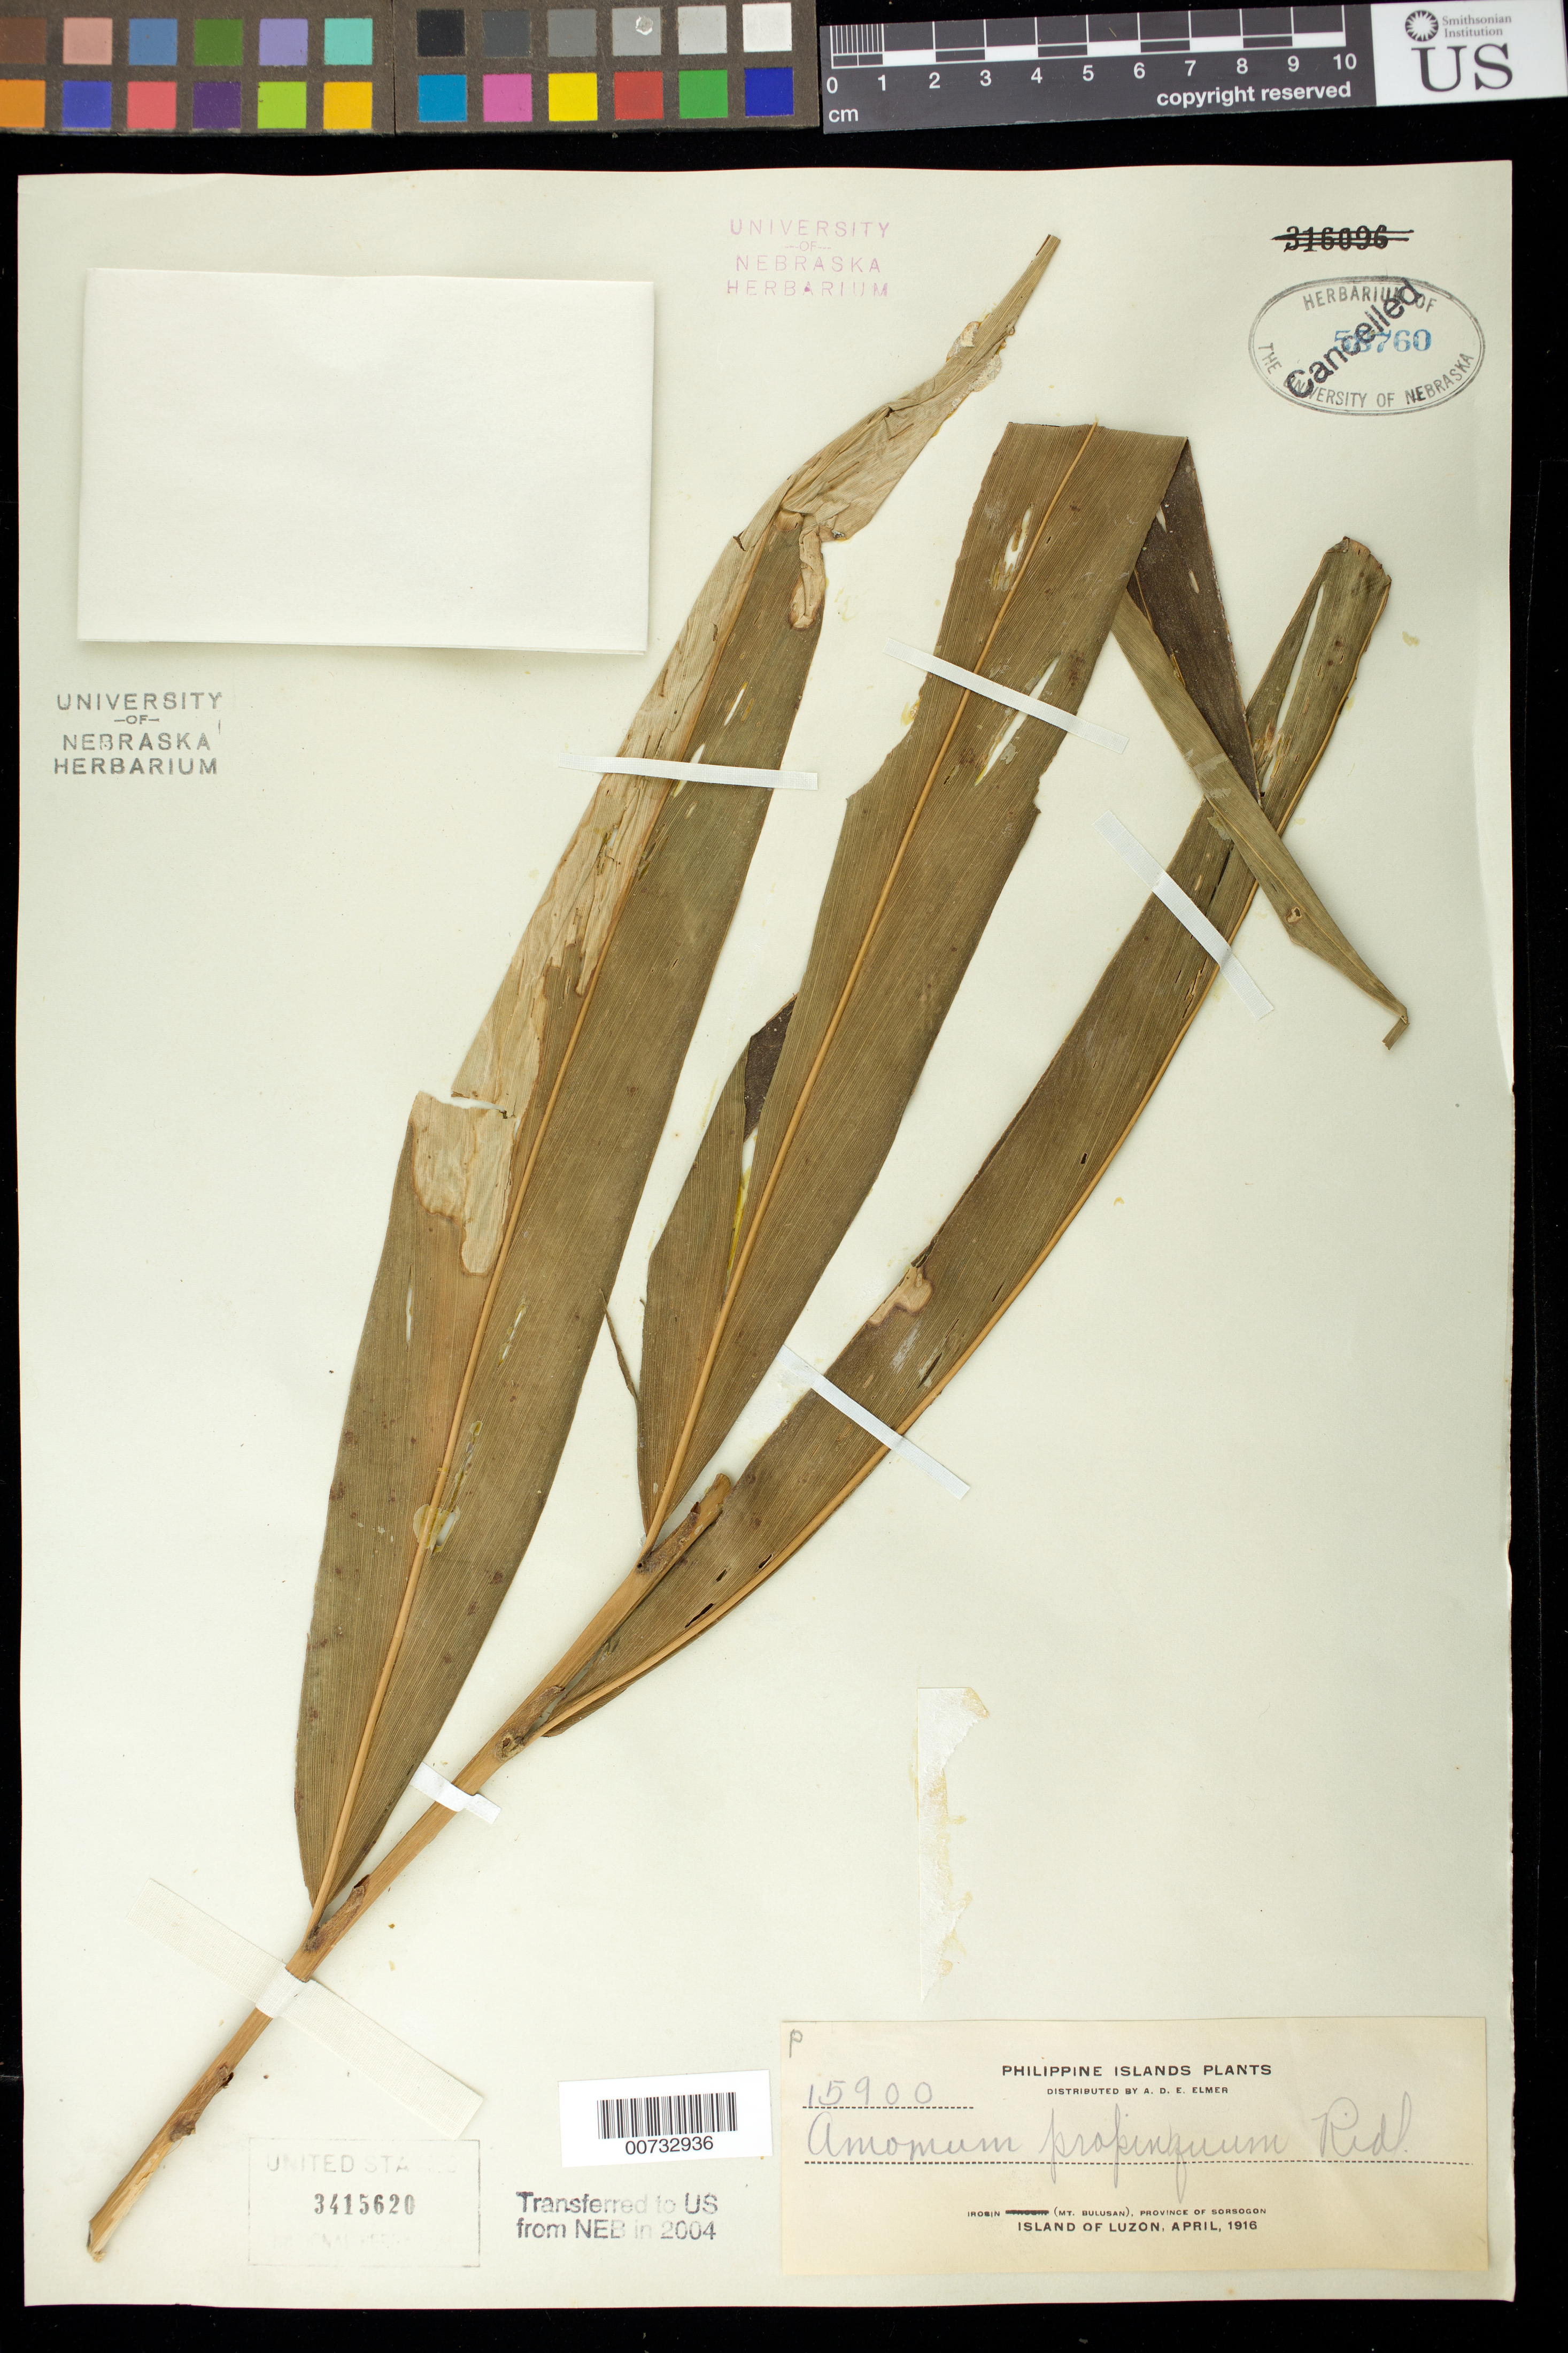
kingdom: Plantae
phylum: Tracheophyta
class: Liliopsida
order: Zingiberales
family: Zingiberaceae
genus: Meistera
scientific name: Meistera propinqua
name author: (Ridl.) Škornick. & M.F. Newman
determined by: Docot, Rudolph Valentino A.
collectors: A. D. E. Elmer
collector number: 15900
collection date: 1916-04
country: Philippines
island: Luzon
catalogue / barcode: US 3415620